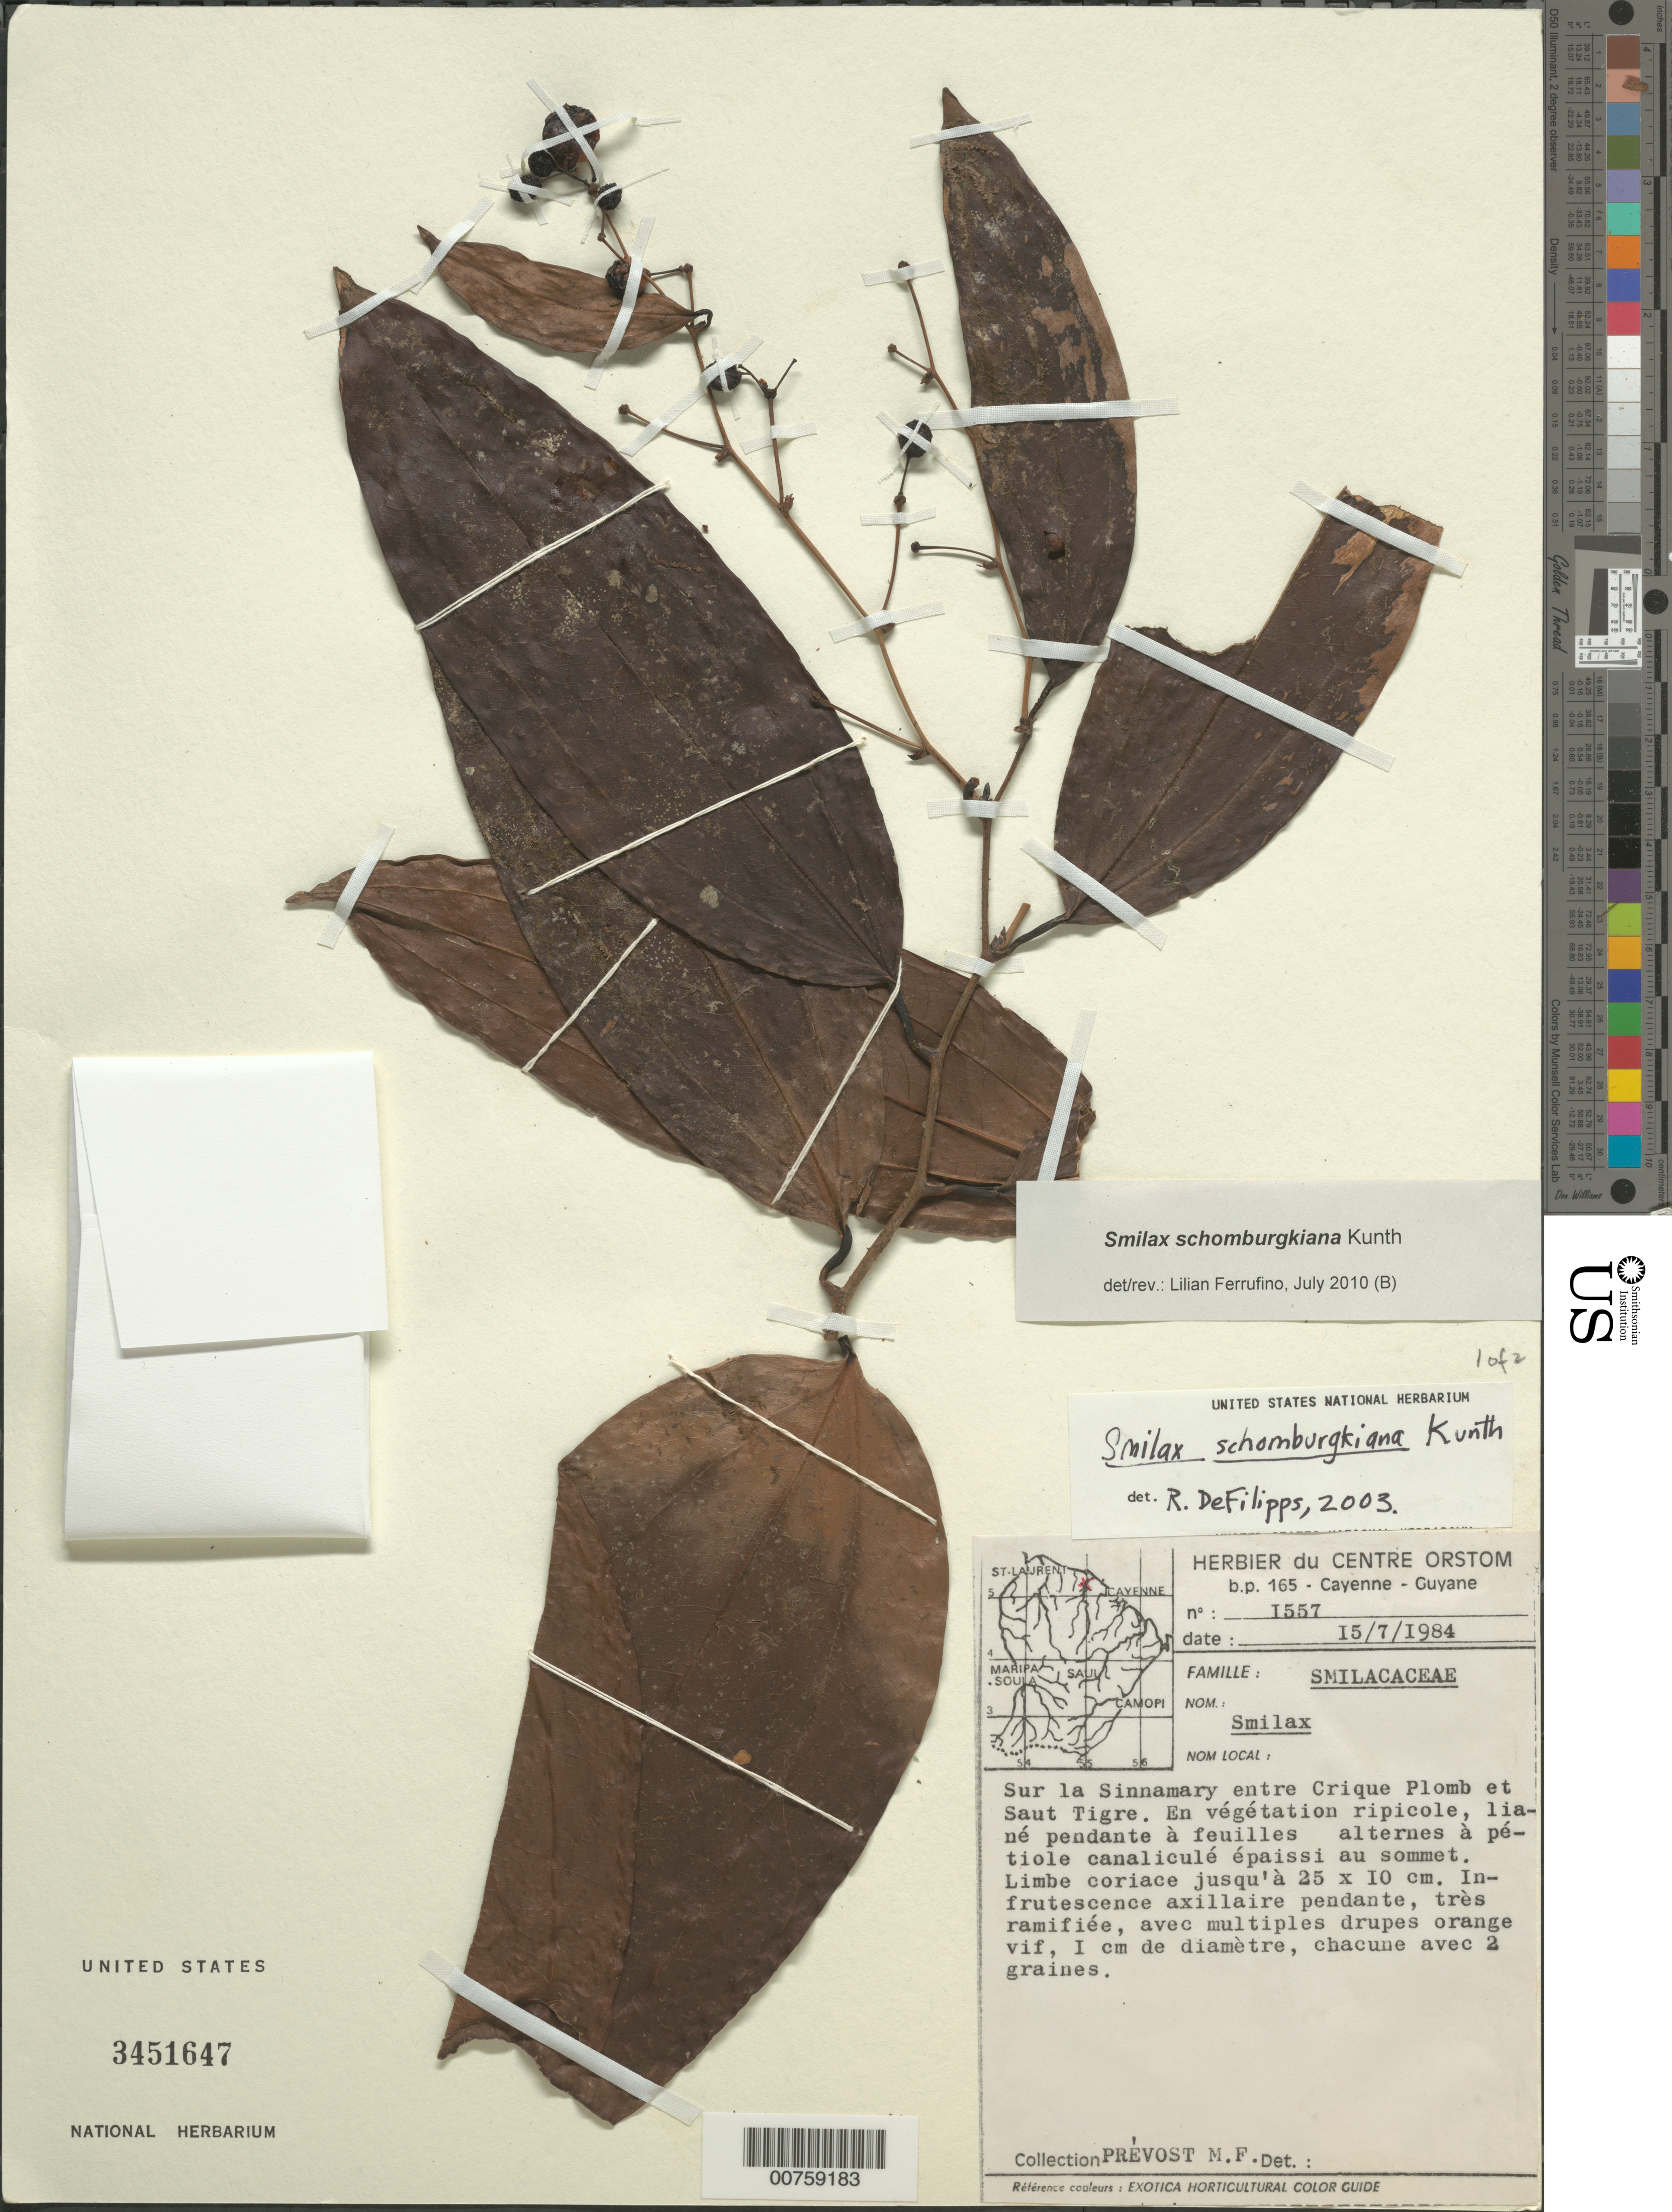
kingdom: Plantae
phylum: Tracheophyta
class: Liliopsida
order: Liliales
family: Smilacaceae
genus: Smilax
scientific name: Smilax schomburgkiana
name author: Kunth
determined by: DeFilipps, R. A.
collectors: M.-F. Prévost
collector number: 1557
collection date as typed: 15-Jul-84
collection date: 1984-07-15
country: French Guiana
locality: Sinnamary R., between Plomb Creek and Saut Tigre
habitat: Riparian vegetation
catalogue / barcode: US 3451647